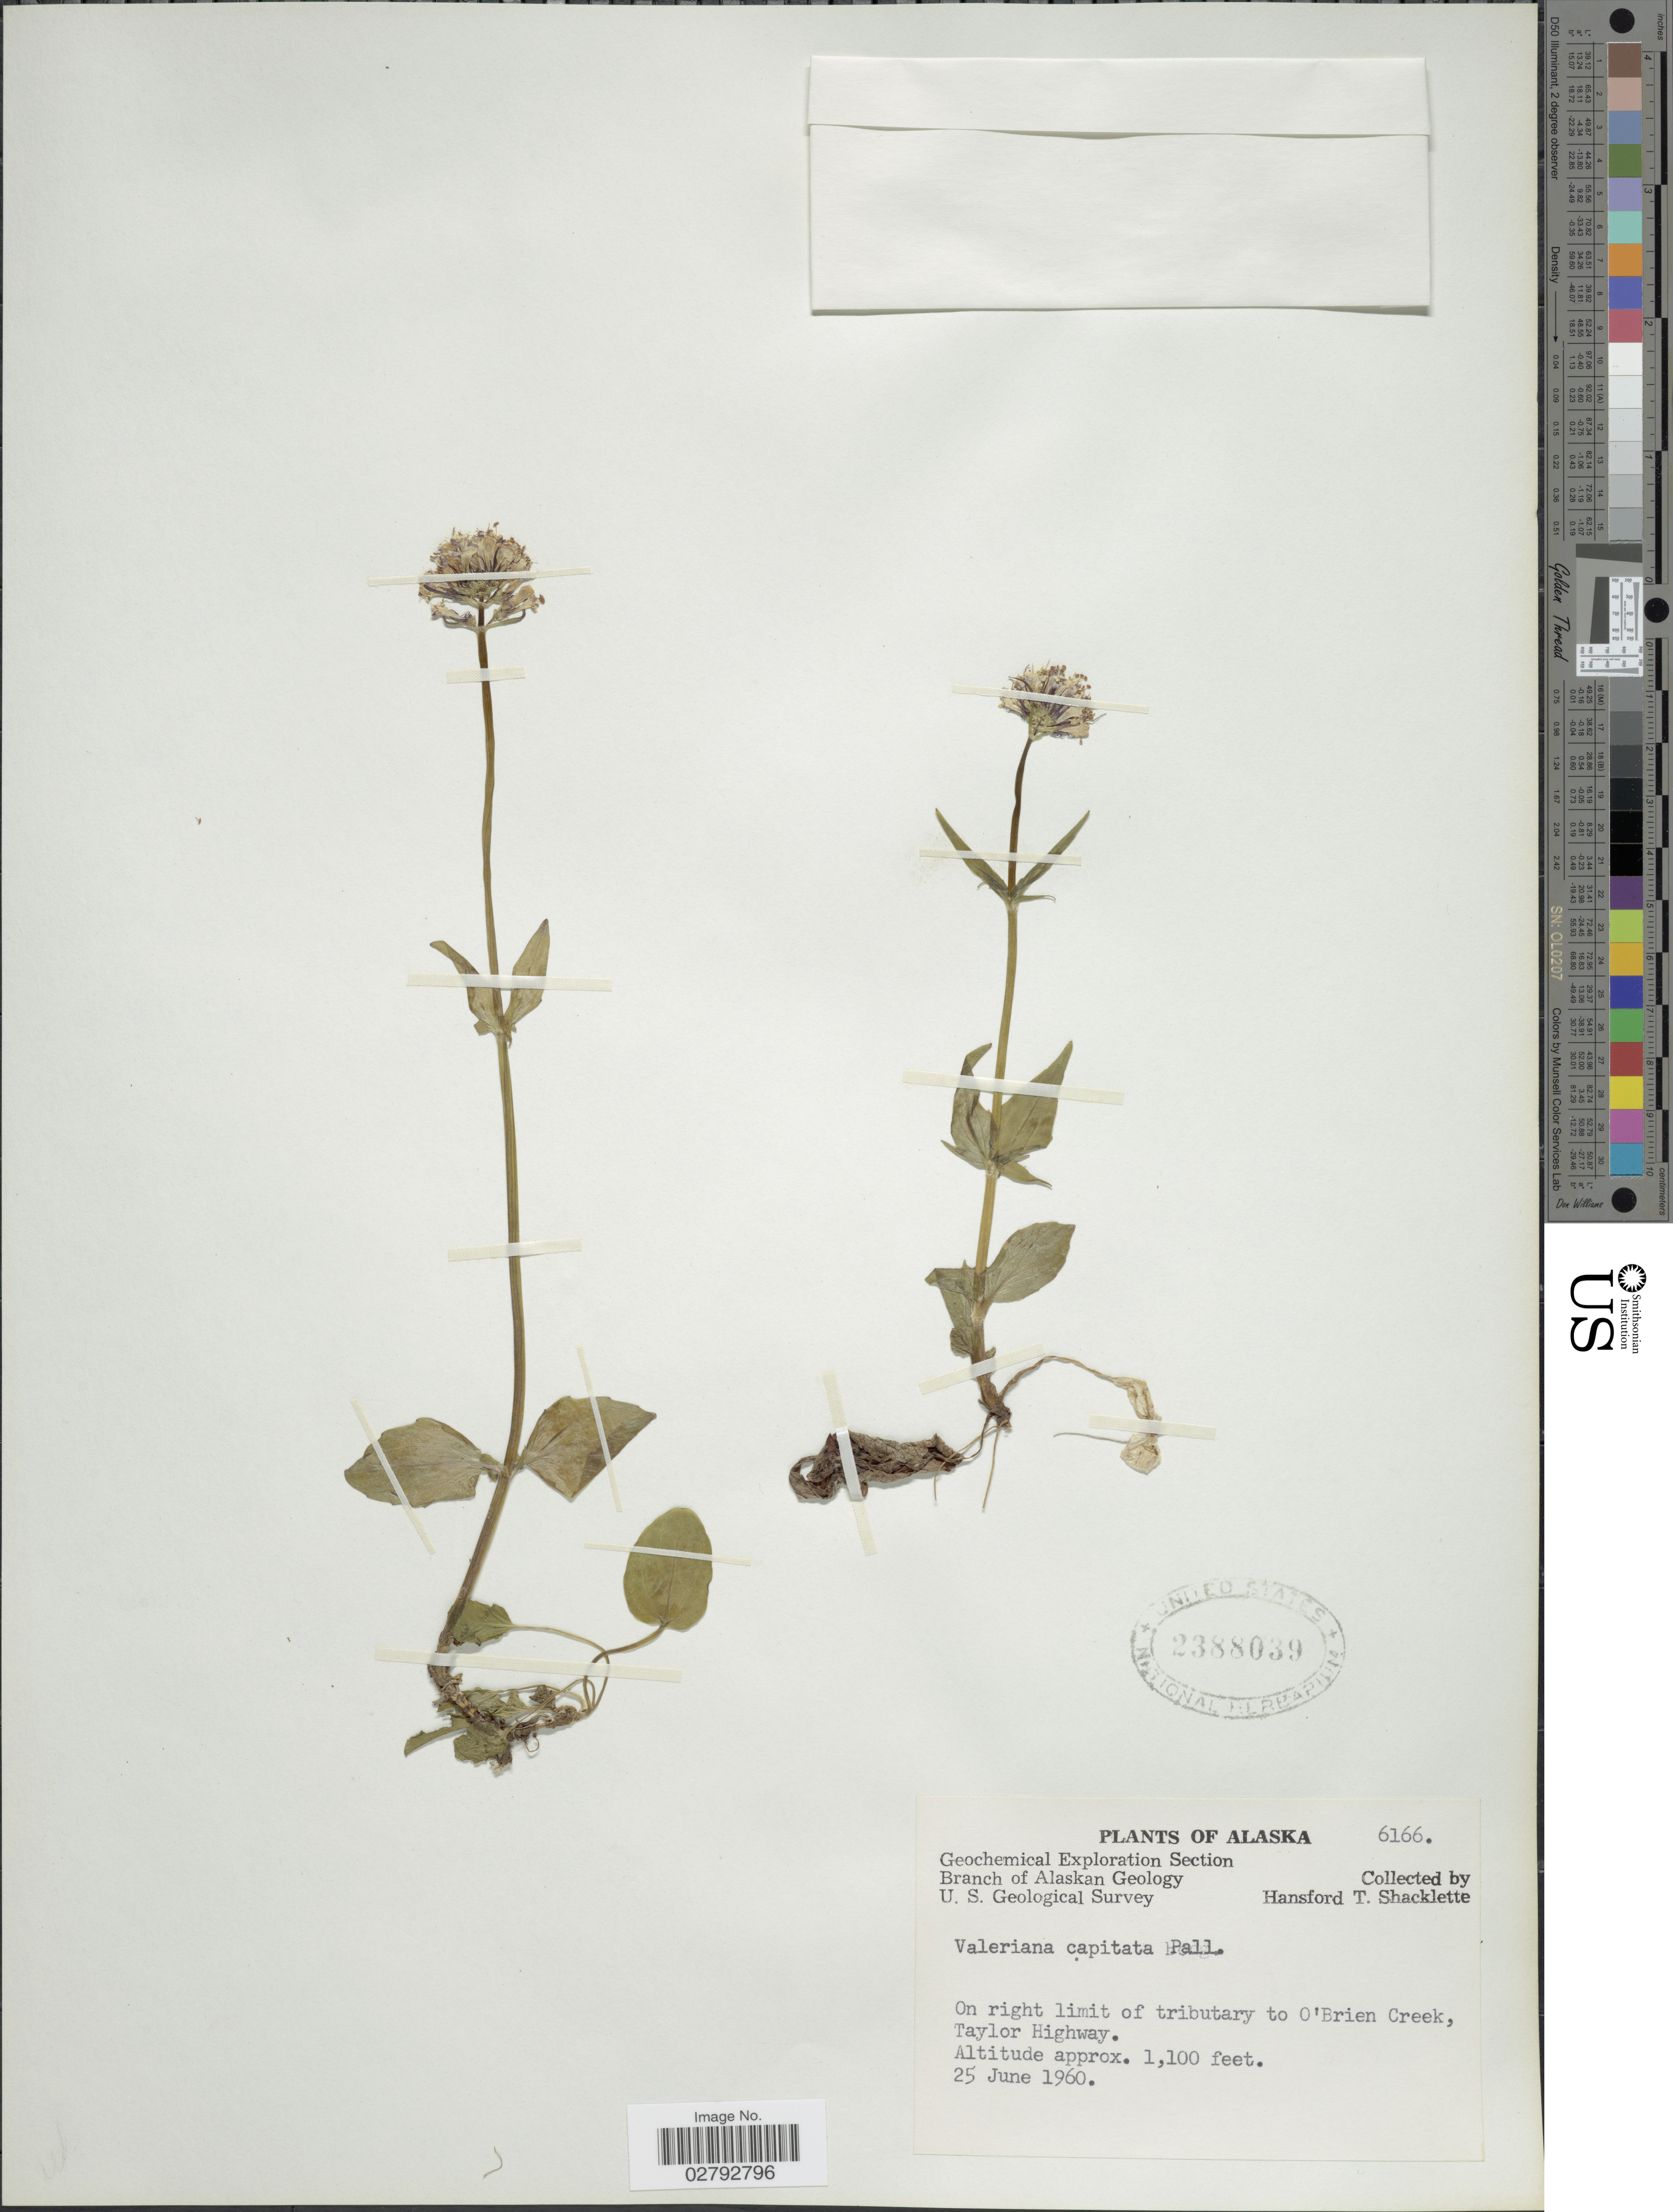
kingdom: Plantae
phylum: Tracheophyta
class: Magnoliopsida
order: Dipsacales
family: Caprifoliaceae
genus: Valeriana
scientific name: Valeriana capitata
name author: Link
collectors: H. Shacklette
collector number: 6166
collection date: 1960-06-25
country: United States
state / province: Alaska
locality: On right limit of tributary to O'Brien Creek, Taylor Highway.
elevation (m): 335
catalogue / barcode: US 2388039